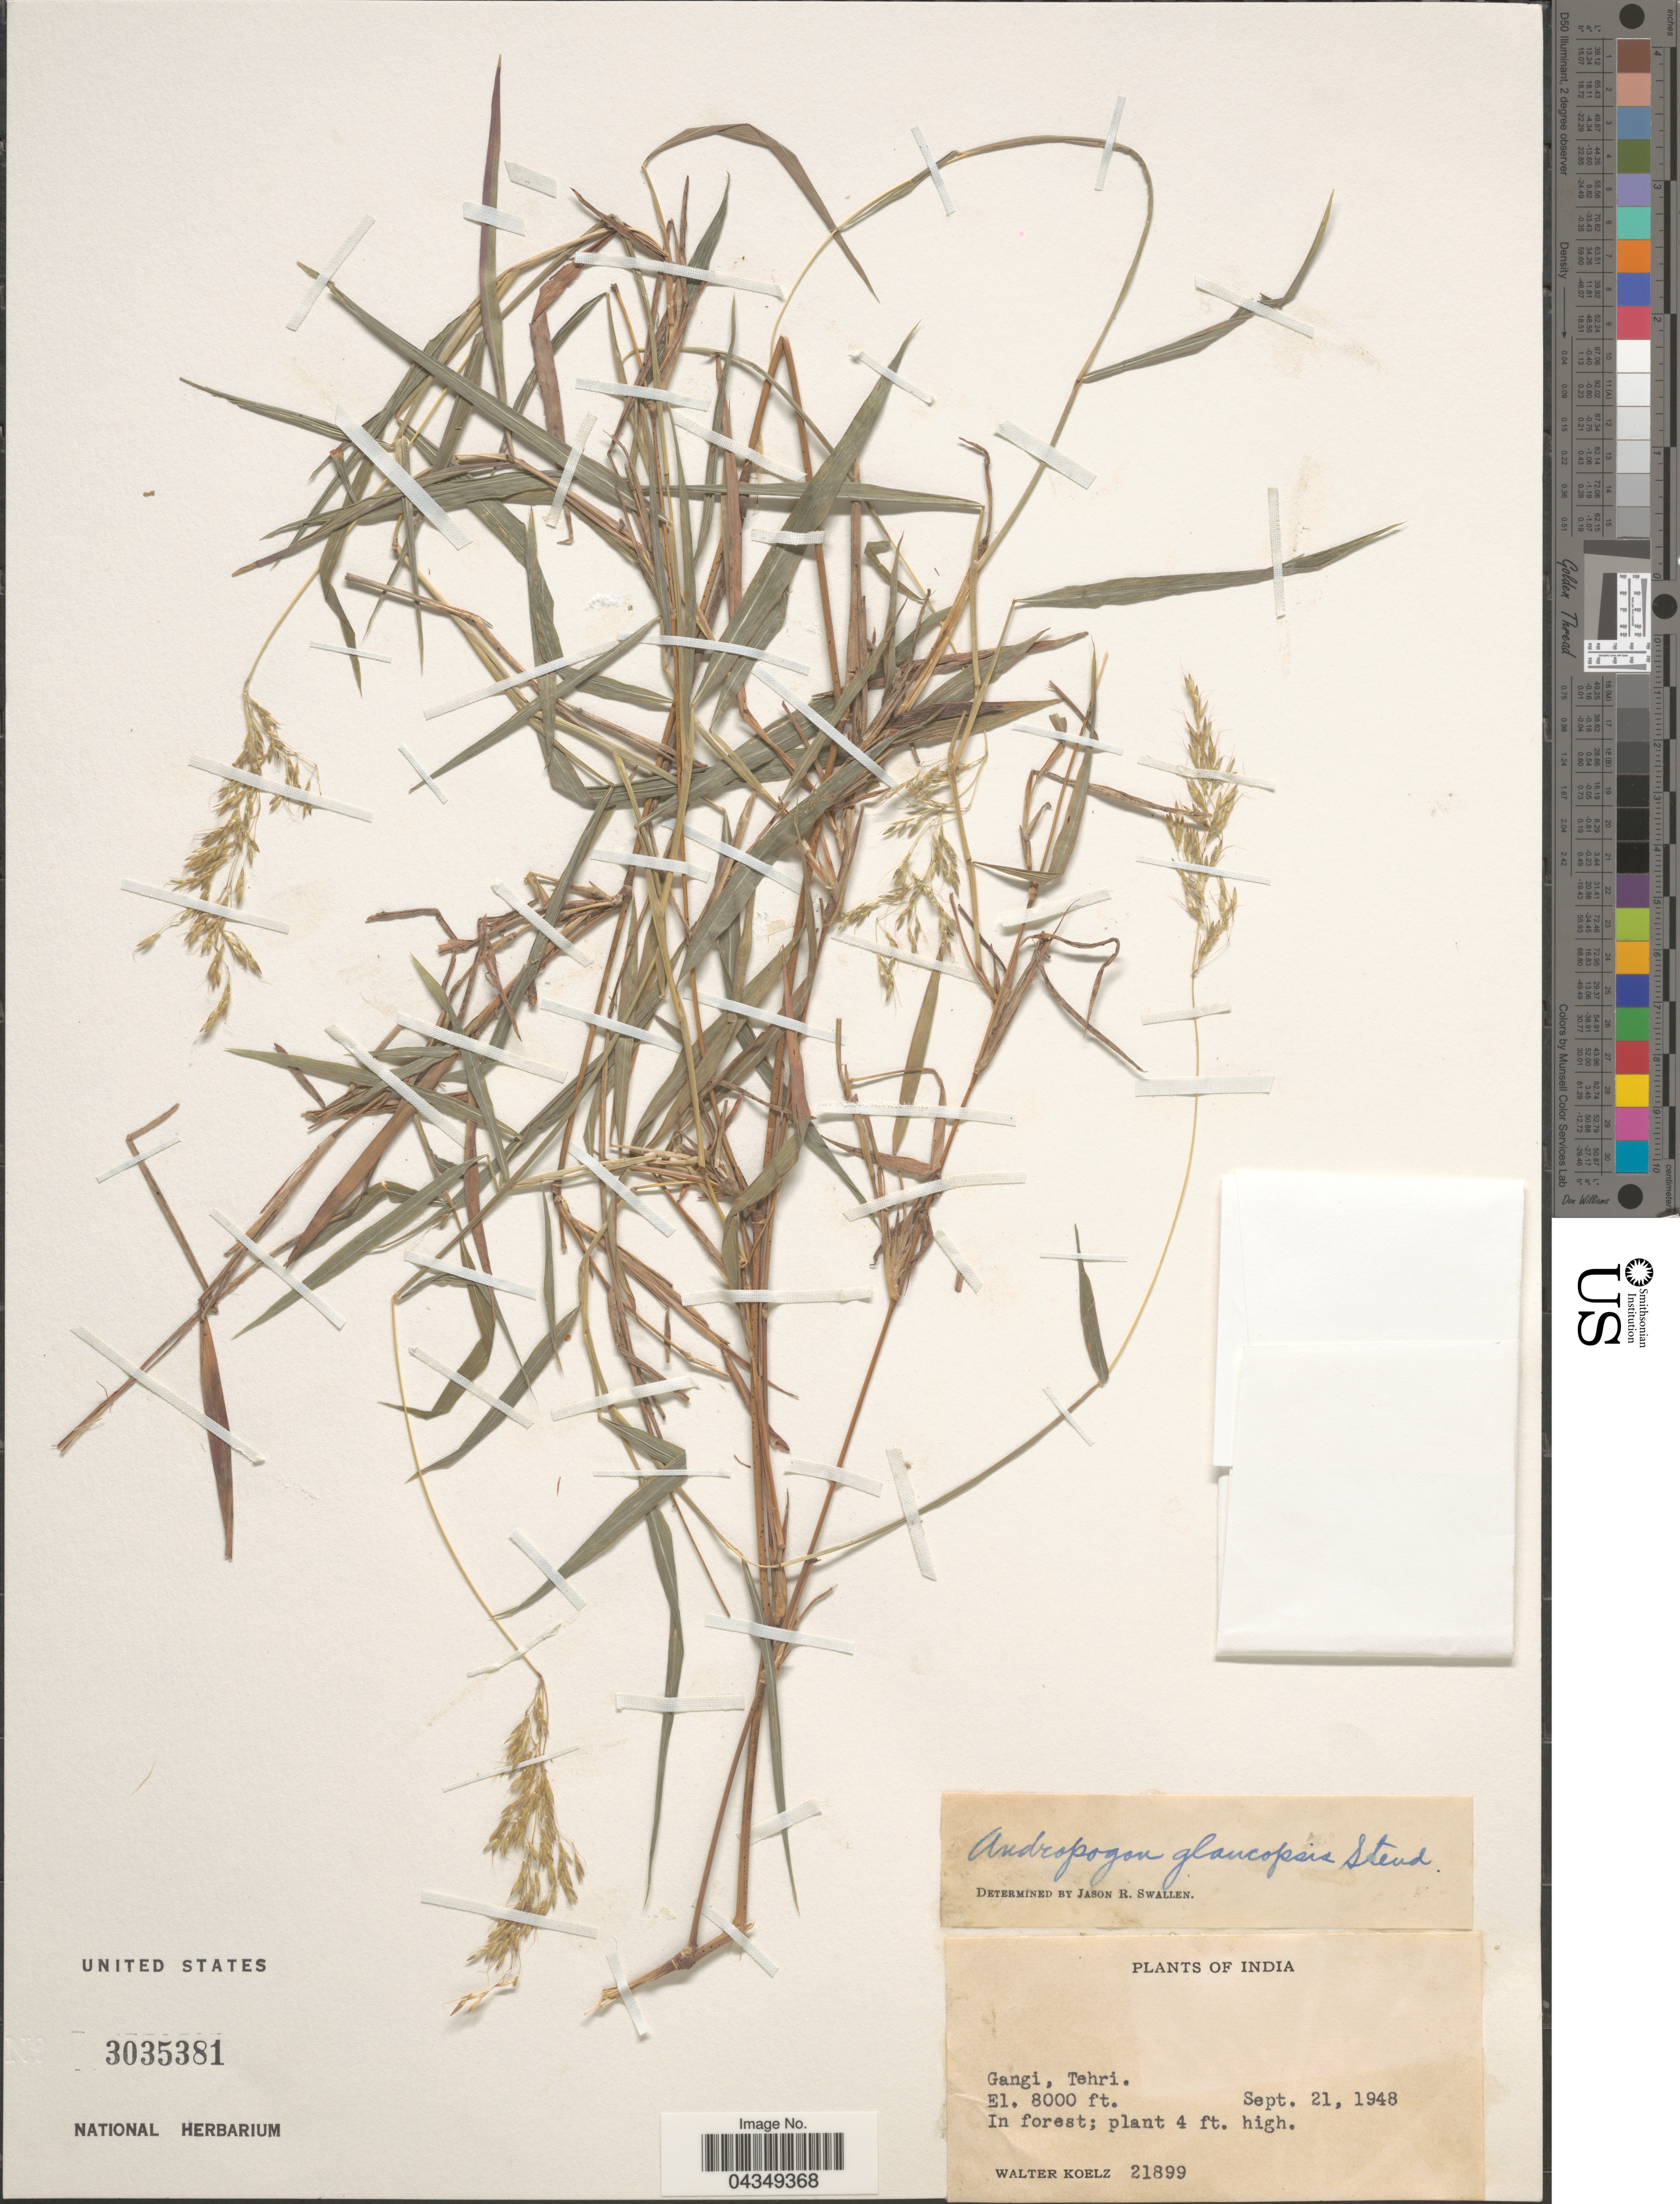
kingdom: Plantae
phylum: Tracheophyta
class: Liliopsida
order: Poales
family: Poaceae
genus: Capillipedium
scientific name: Capillipedium assimile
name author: (Steud.) A. Camus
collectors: W. N. Koelz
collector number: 21899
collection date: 1948-09-21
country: India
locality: Gangi, Tehri.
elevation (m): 2438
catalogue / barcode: US 3035381